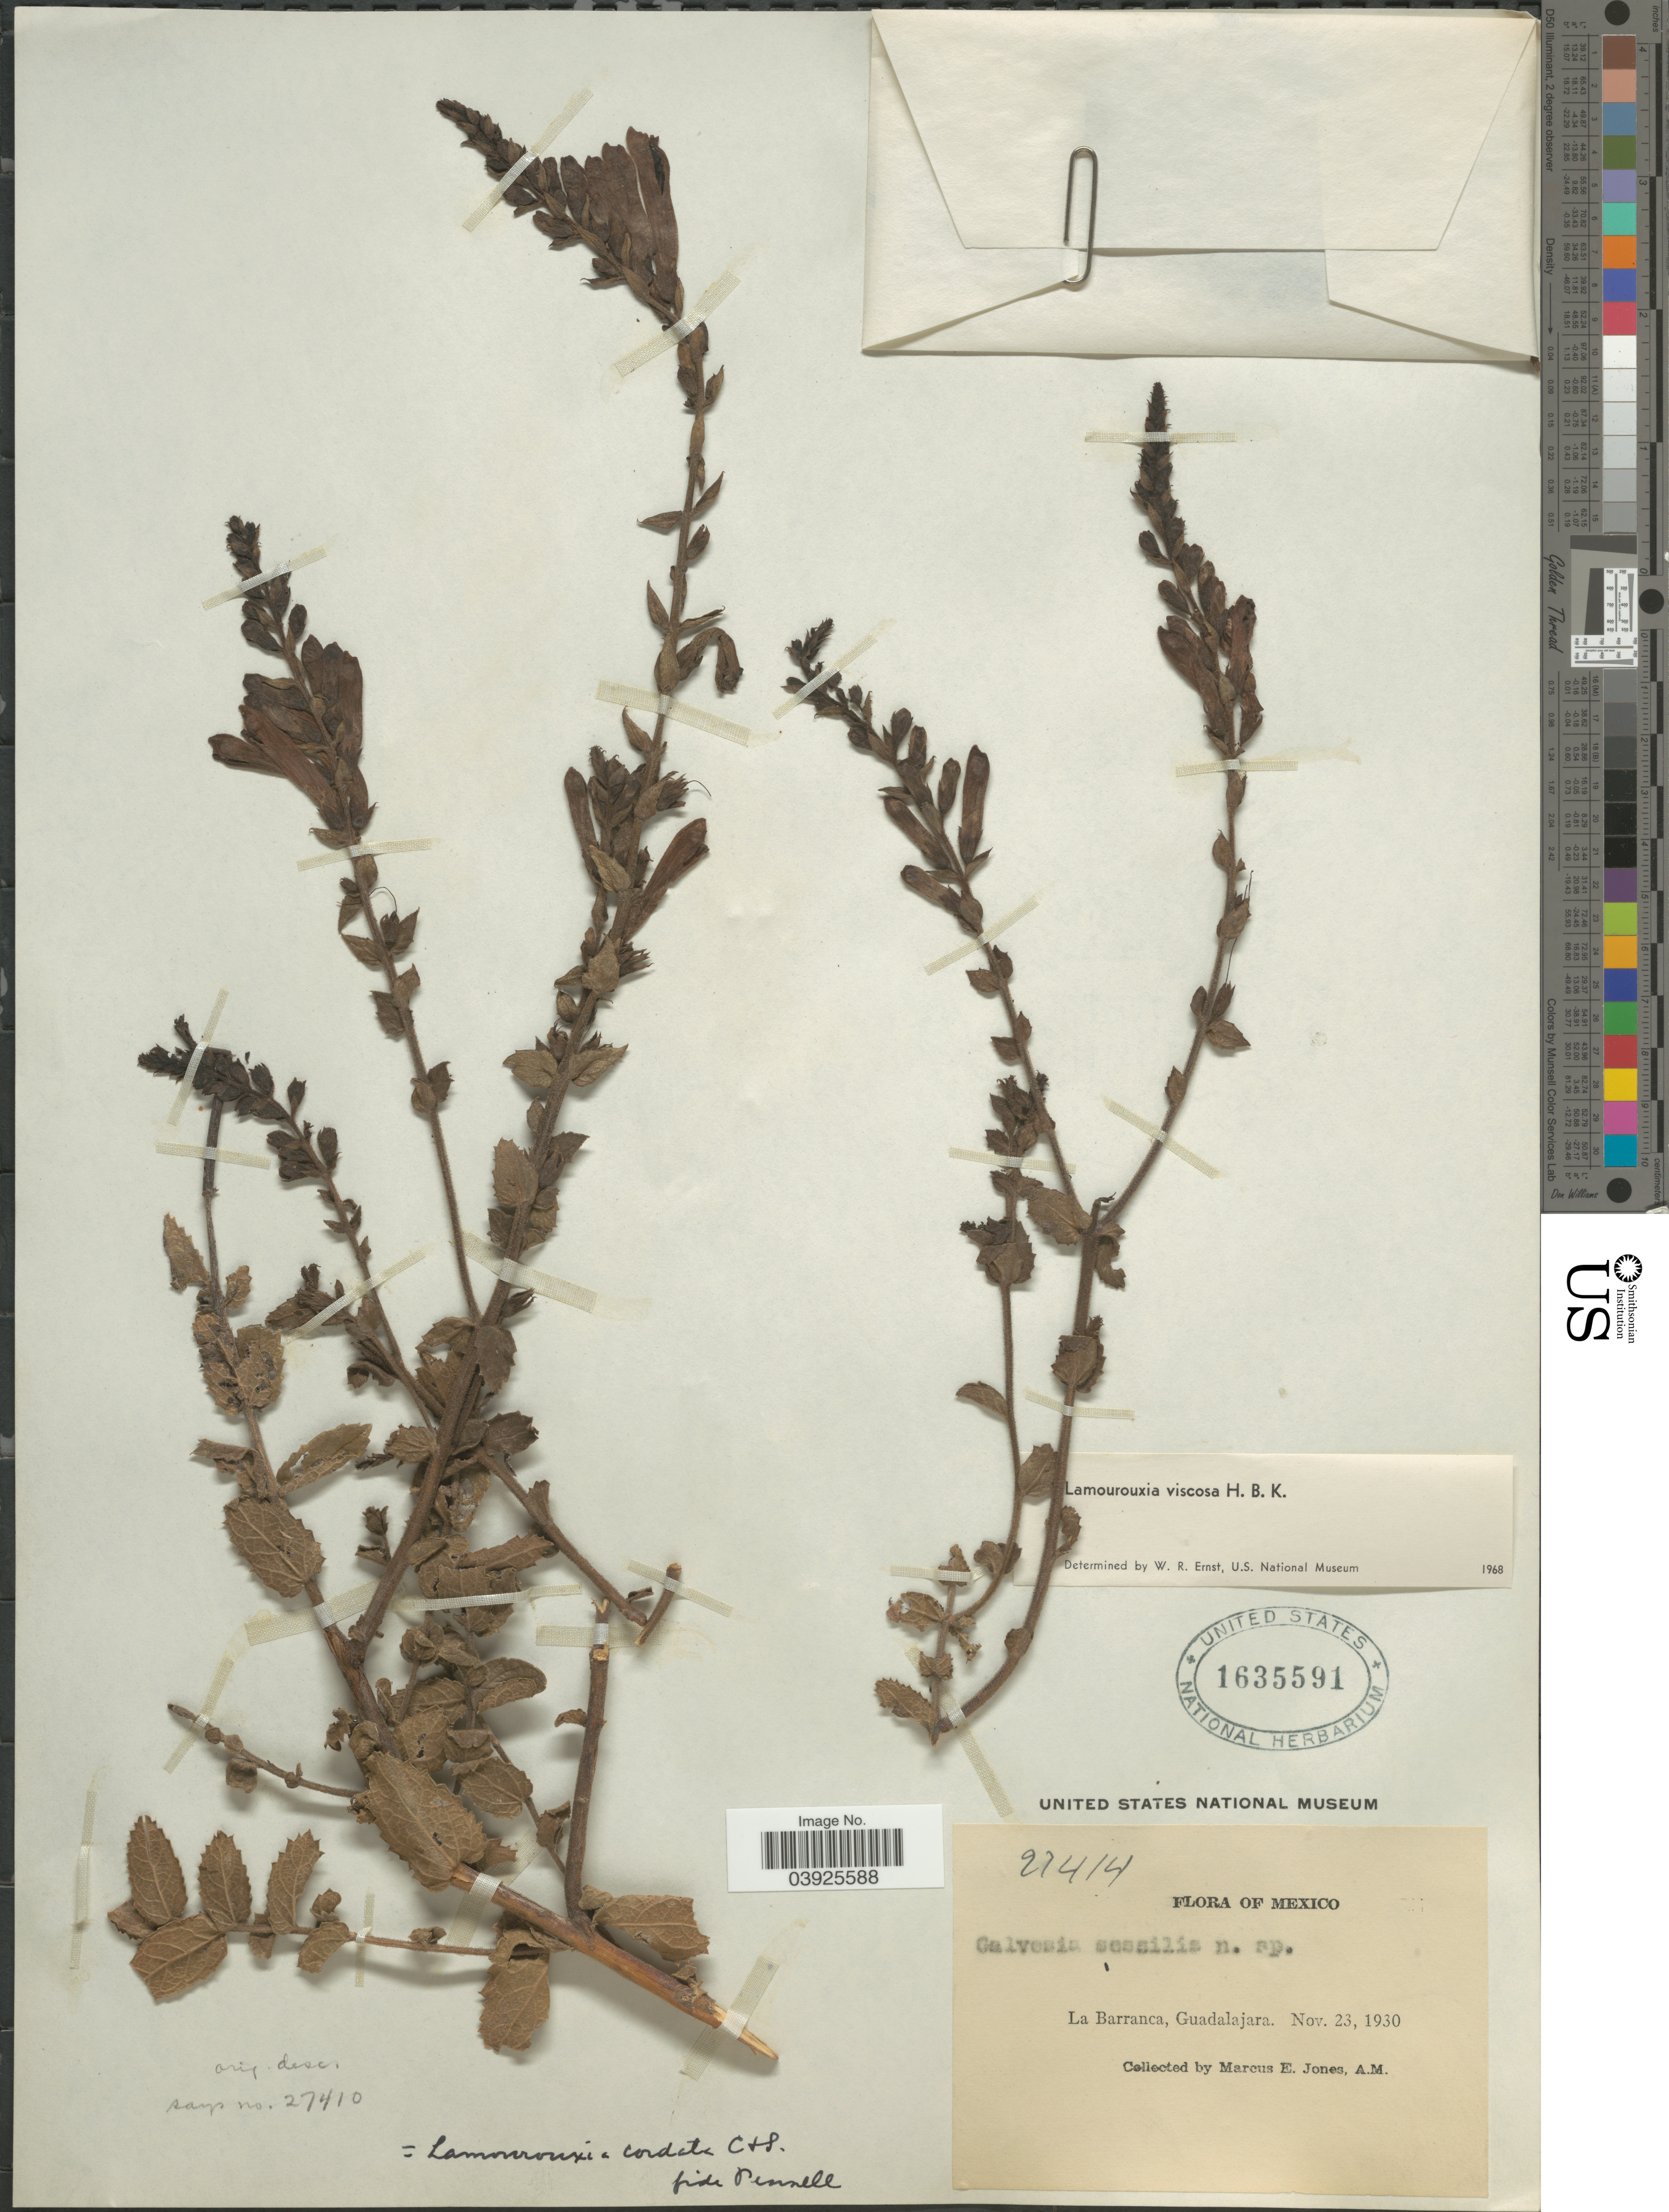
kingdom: Plantae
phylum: Tracheophyta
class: Magnoliopsida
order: Lamiales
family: Orobanchaceae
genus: Lamourouxia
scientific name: Lamourouxia viscosa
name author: Kunth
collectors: M. E. Jones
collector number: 27414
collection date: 1930-11-23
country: Mexico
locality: La Barranca, Guadalajara.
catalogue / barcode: US 1635591